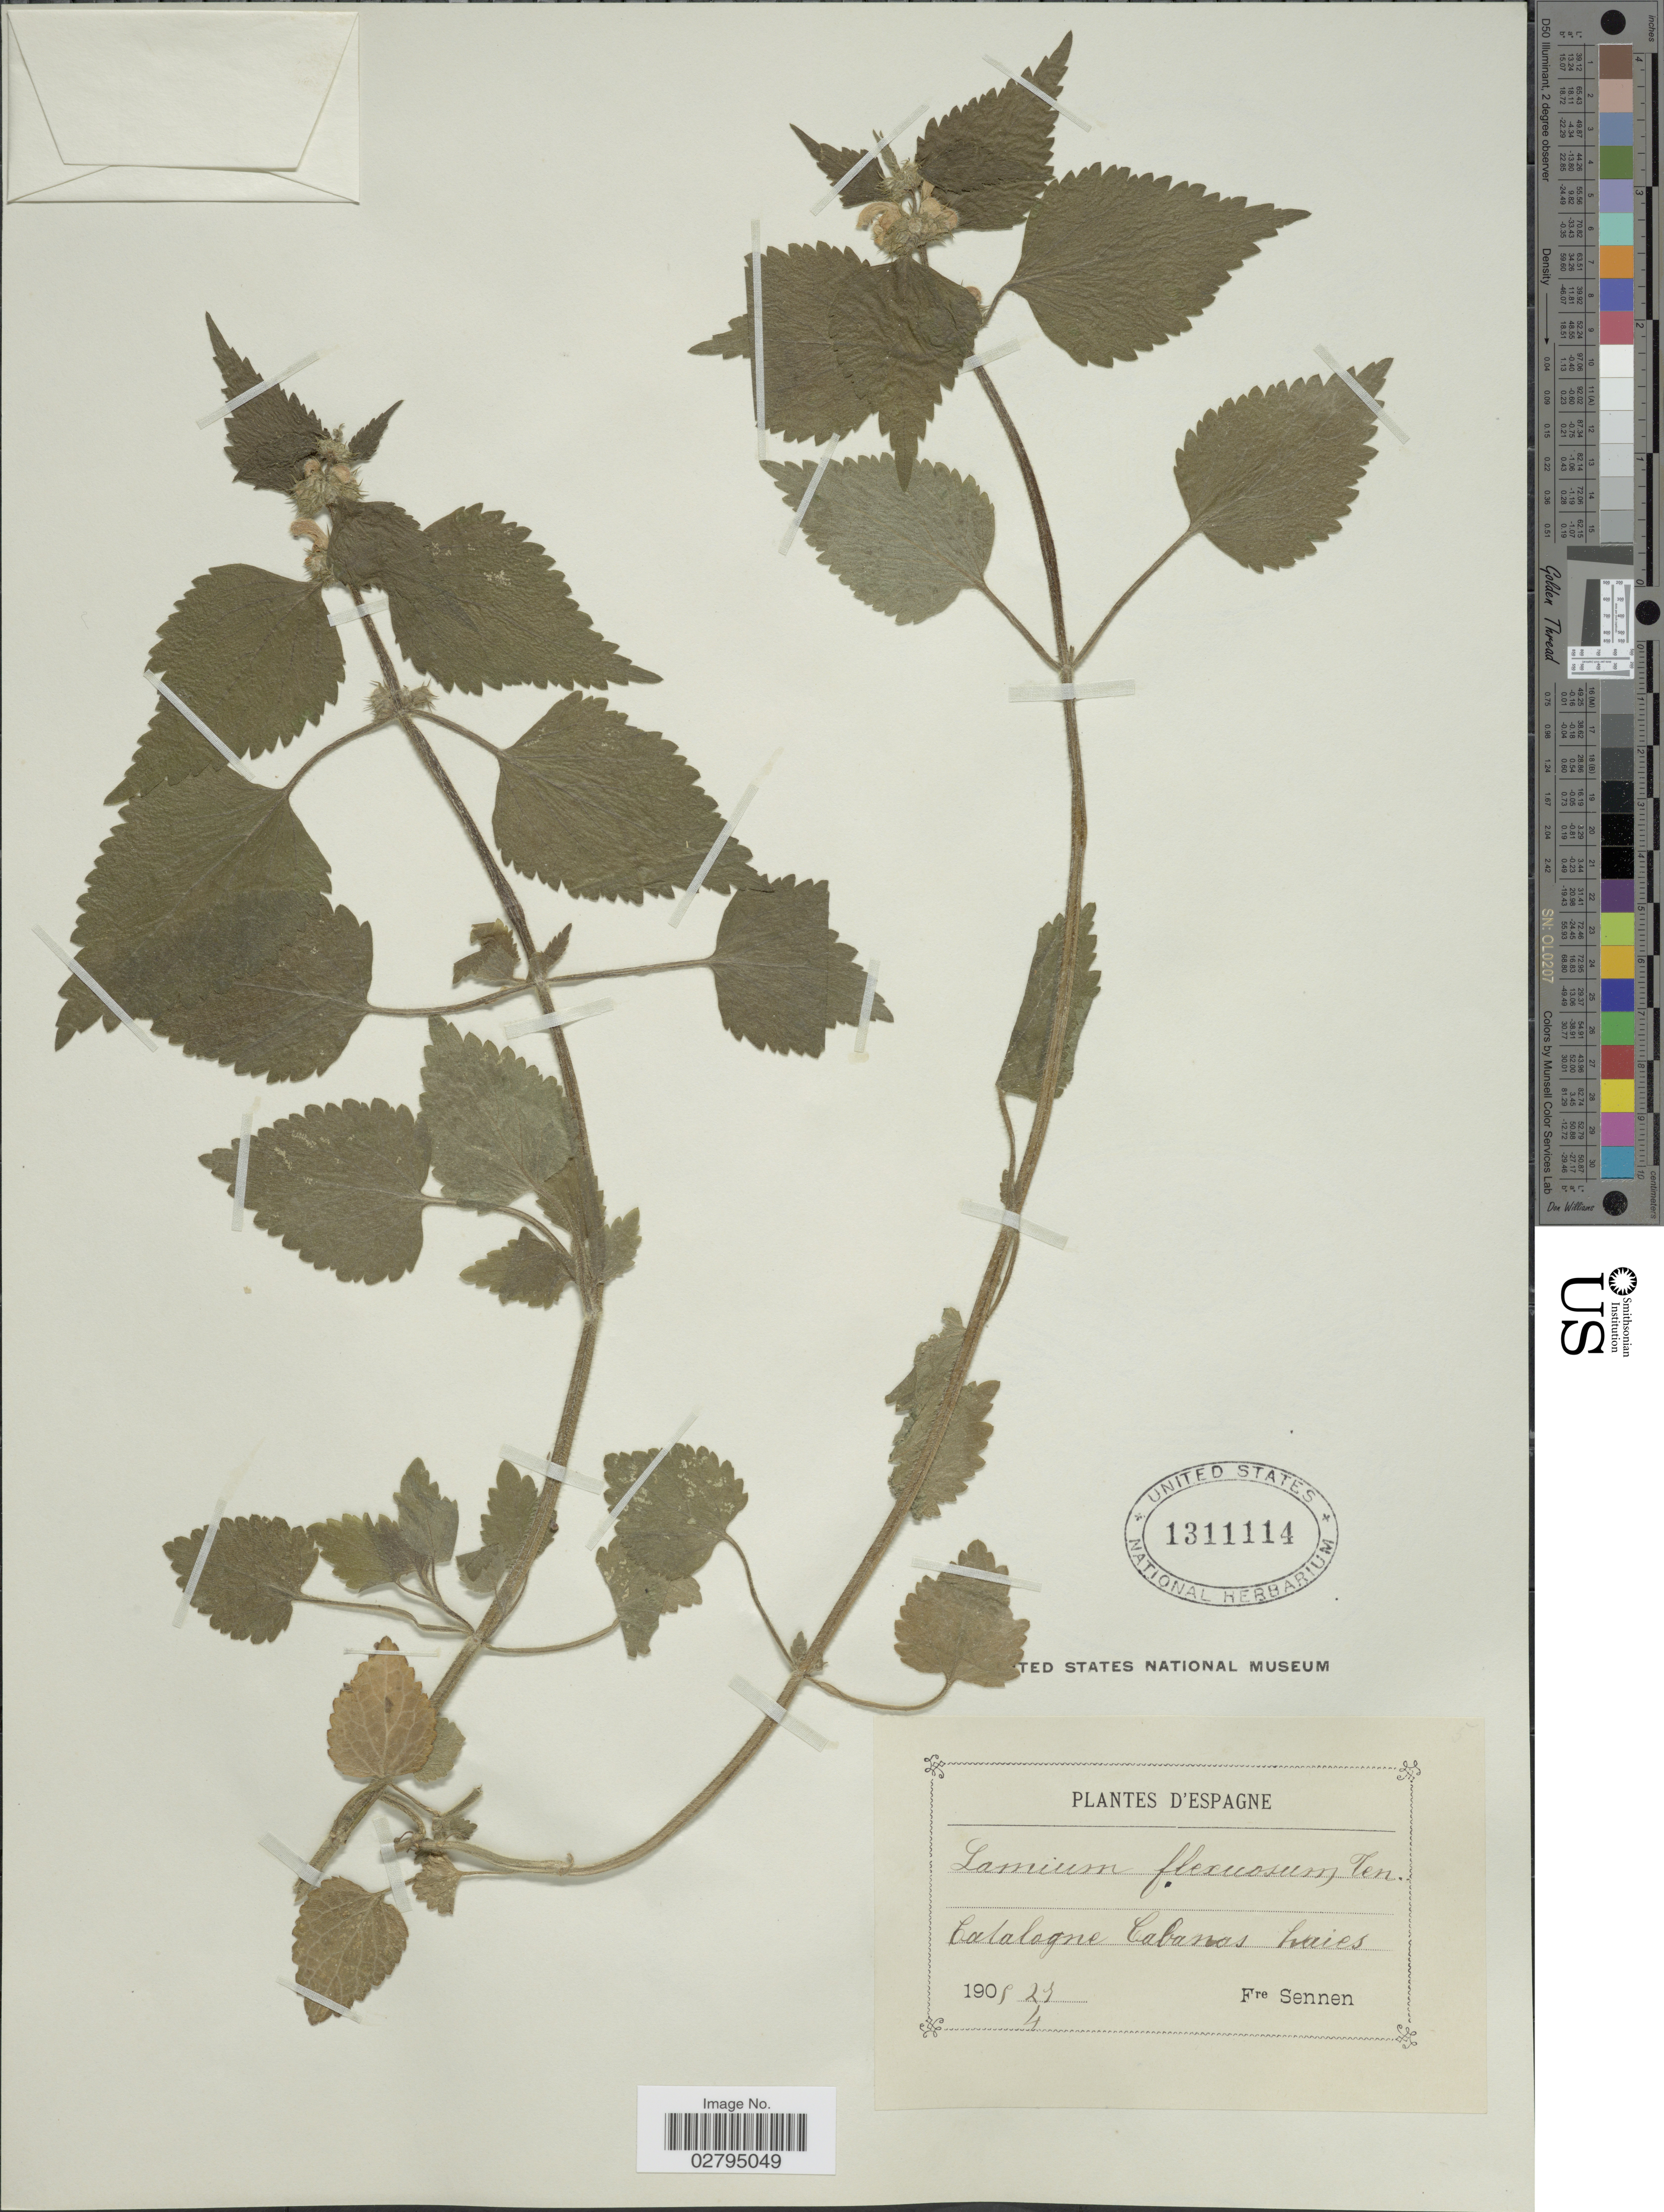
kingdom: Plantae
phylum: Tracheophyta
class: Magnoliopsida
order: Lamiales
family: Lamiaceae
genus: Lamium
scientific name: Lamium flexuosum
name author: Ten.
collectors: E. Sennen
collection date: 1905-04-23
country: Spain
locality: Catalogne Cabanas haies.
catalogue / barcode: US 1311114